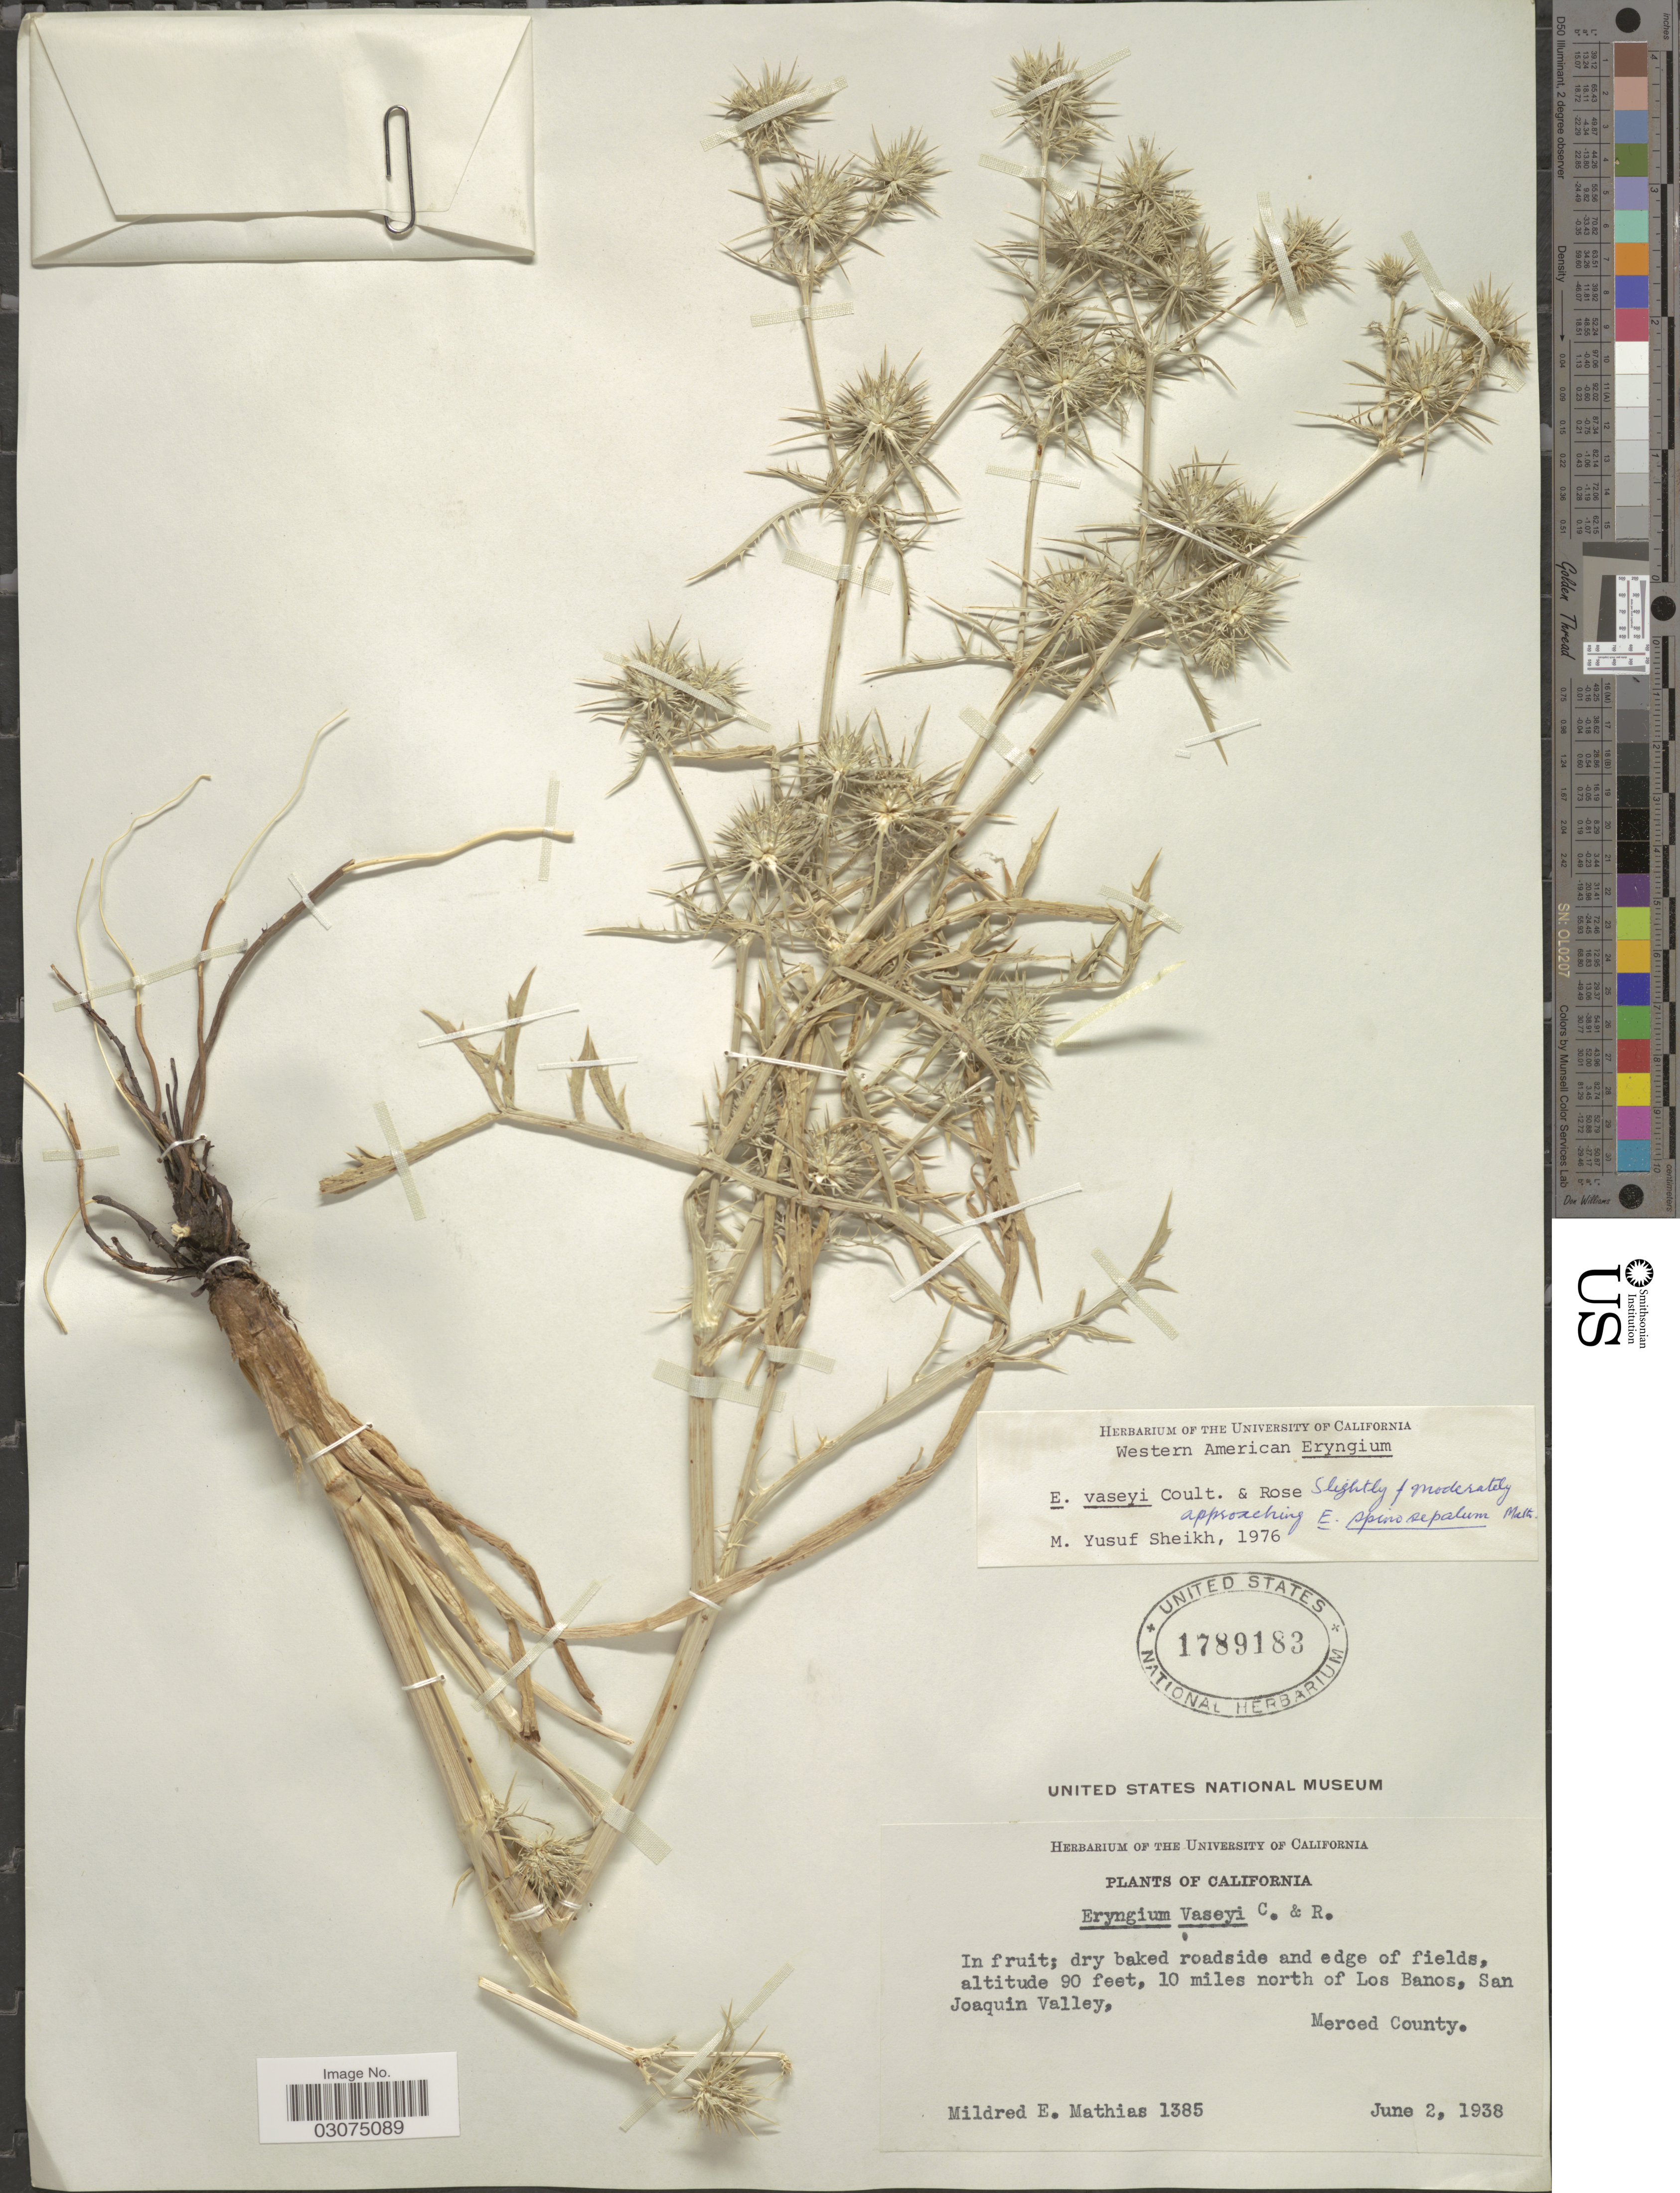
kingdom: Plantae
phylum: Tracheophyta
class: Magnoliopsida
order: Apiales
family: Apiaceae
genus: Eryngium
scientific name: Eryngium vaseyi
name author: J.M. Coult. & Rose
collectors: M. E. Mathias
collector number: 1385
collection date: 1938-06-02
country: United States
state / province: California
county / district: Merced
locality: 10 miles north of Los Banos, San Joaquin Valley, Merced County.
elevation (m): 27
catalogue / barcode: US 1789183